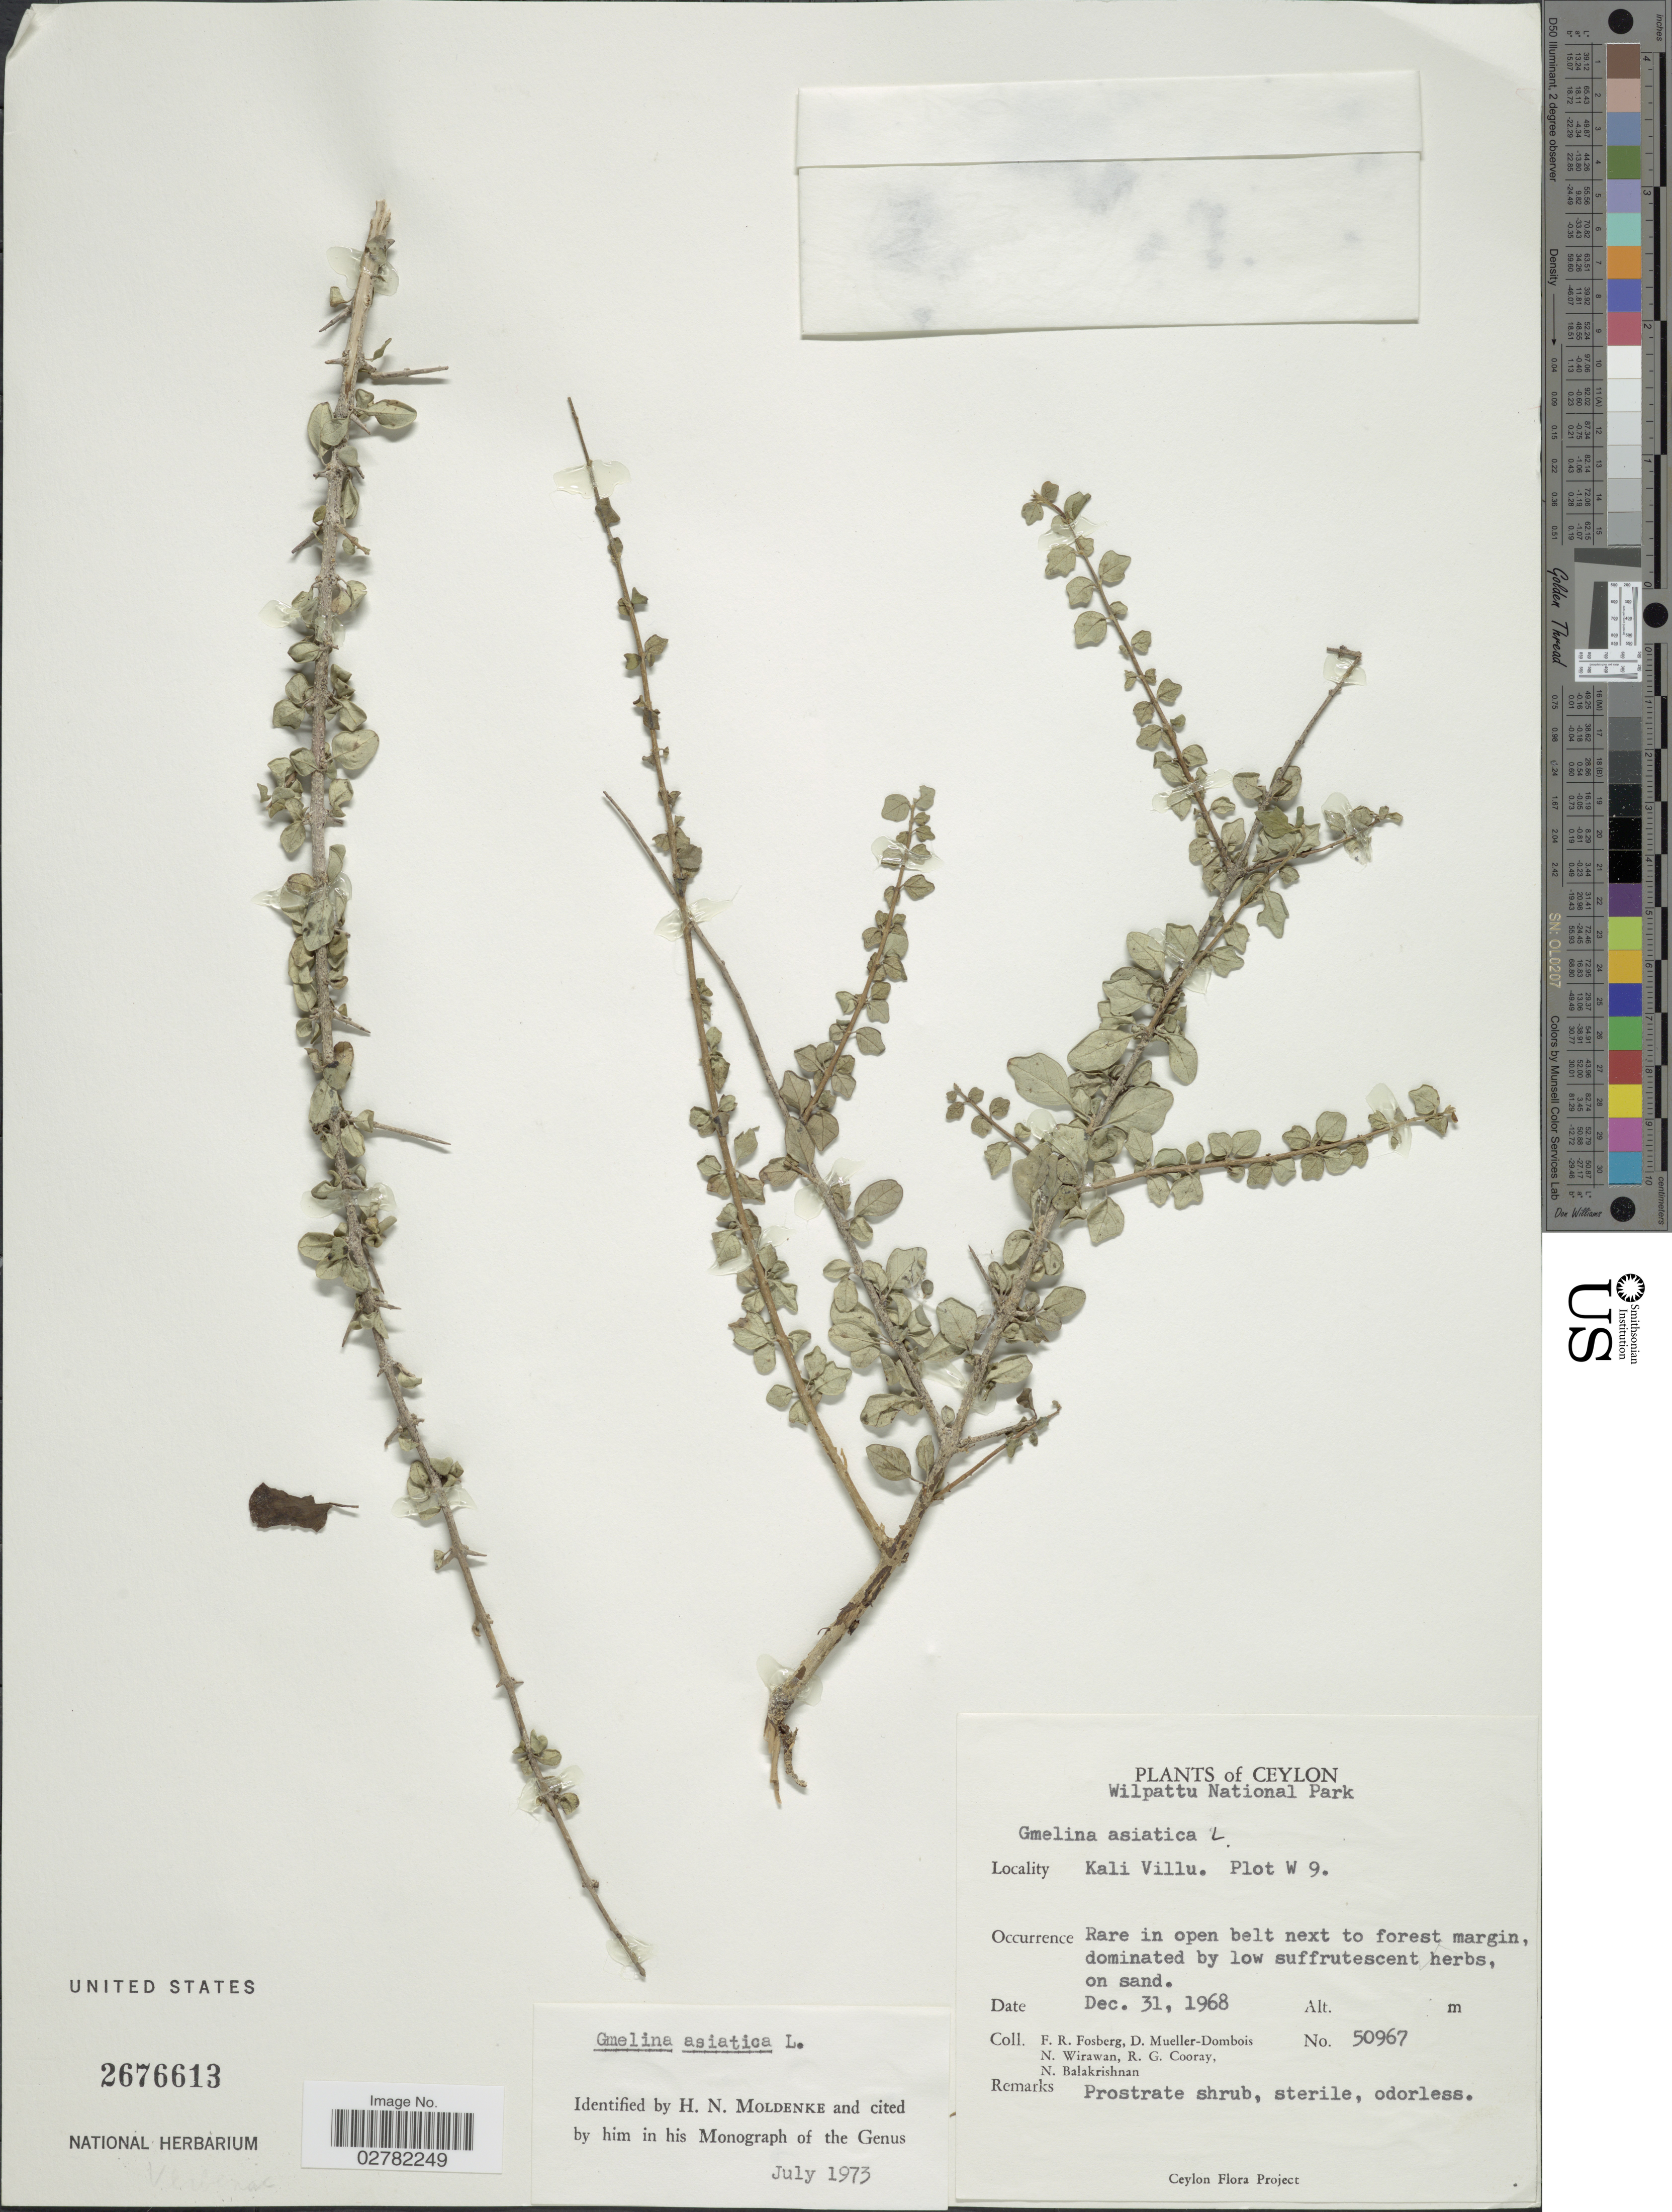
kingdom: Plantae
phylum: Tracheophyta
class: Magnoliopsida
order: Lamiales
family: Lamiaceae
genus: Gmelina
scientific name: Gmelina asiatica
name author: L.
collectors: F. R. Fosberg, D. Mueller-Dombois, N. Wirawan, R. Cooray & N. Balakrishnan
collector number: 50967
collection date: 1968-12-31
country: Sri Lanka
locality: Ceylon. Wilpattu National Park. Kali Villu. Plot W 9.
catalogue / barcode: US 2676613